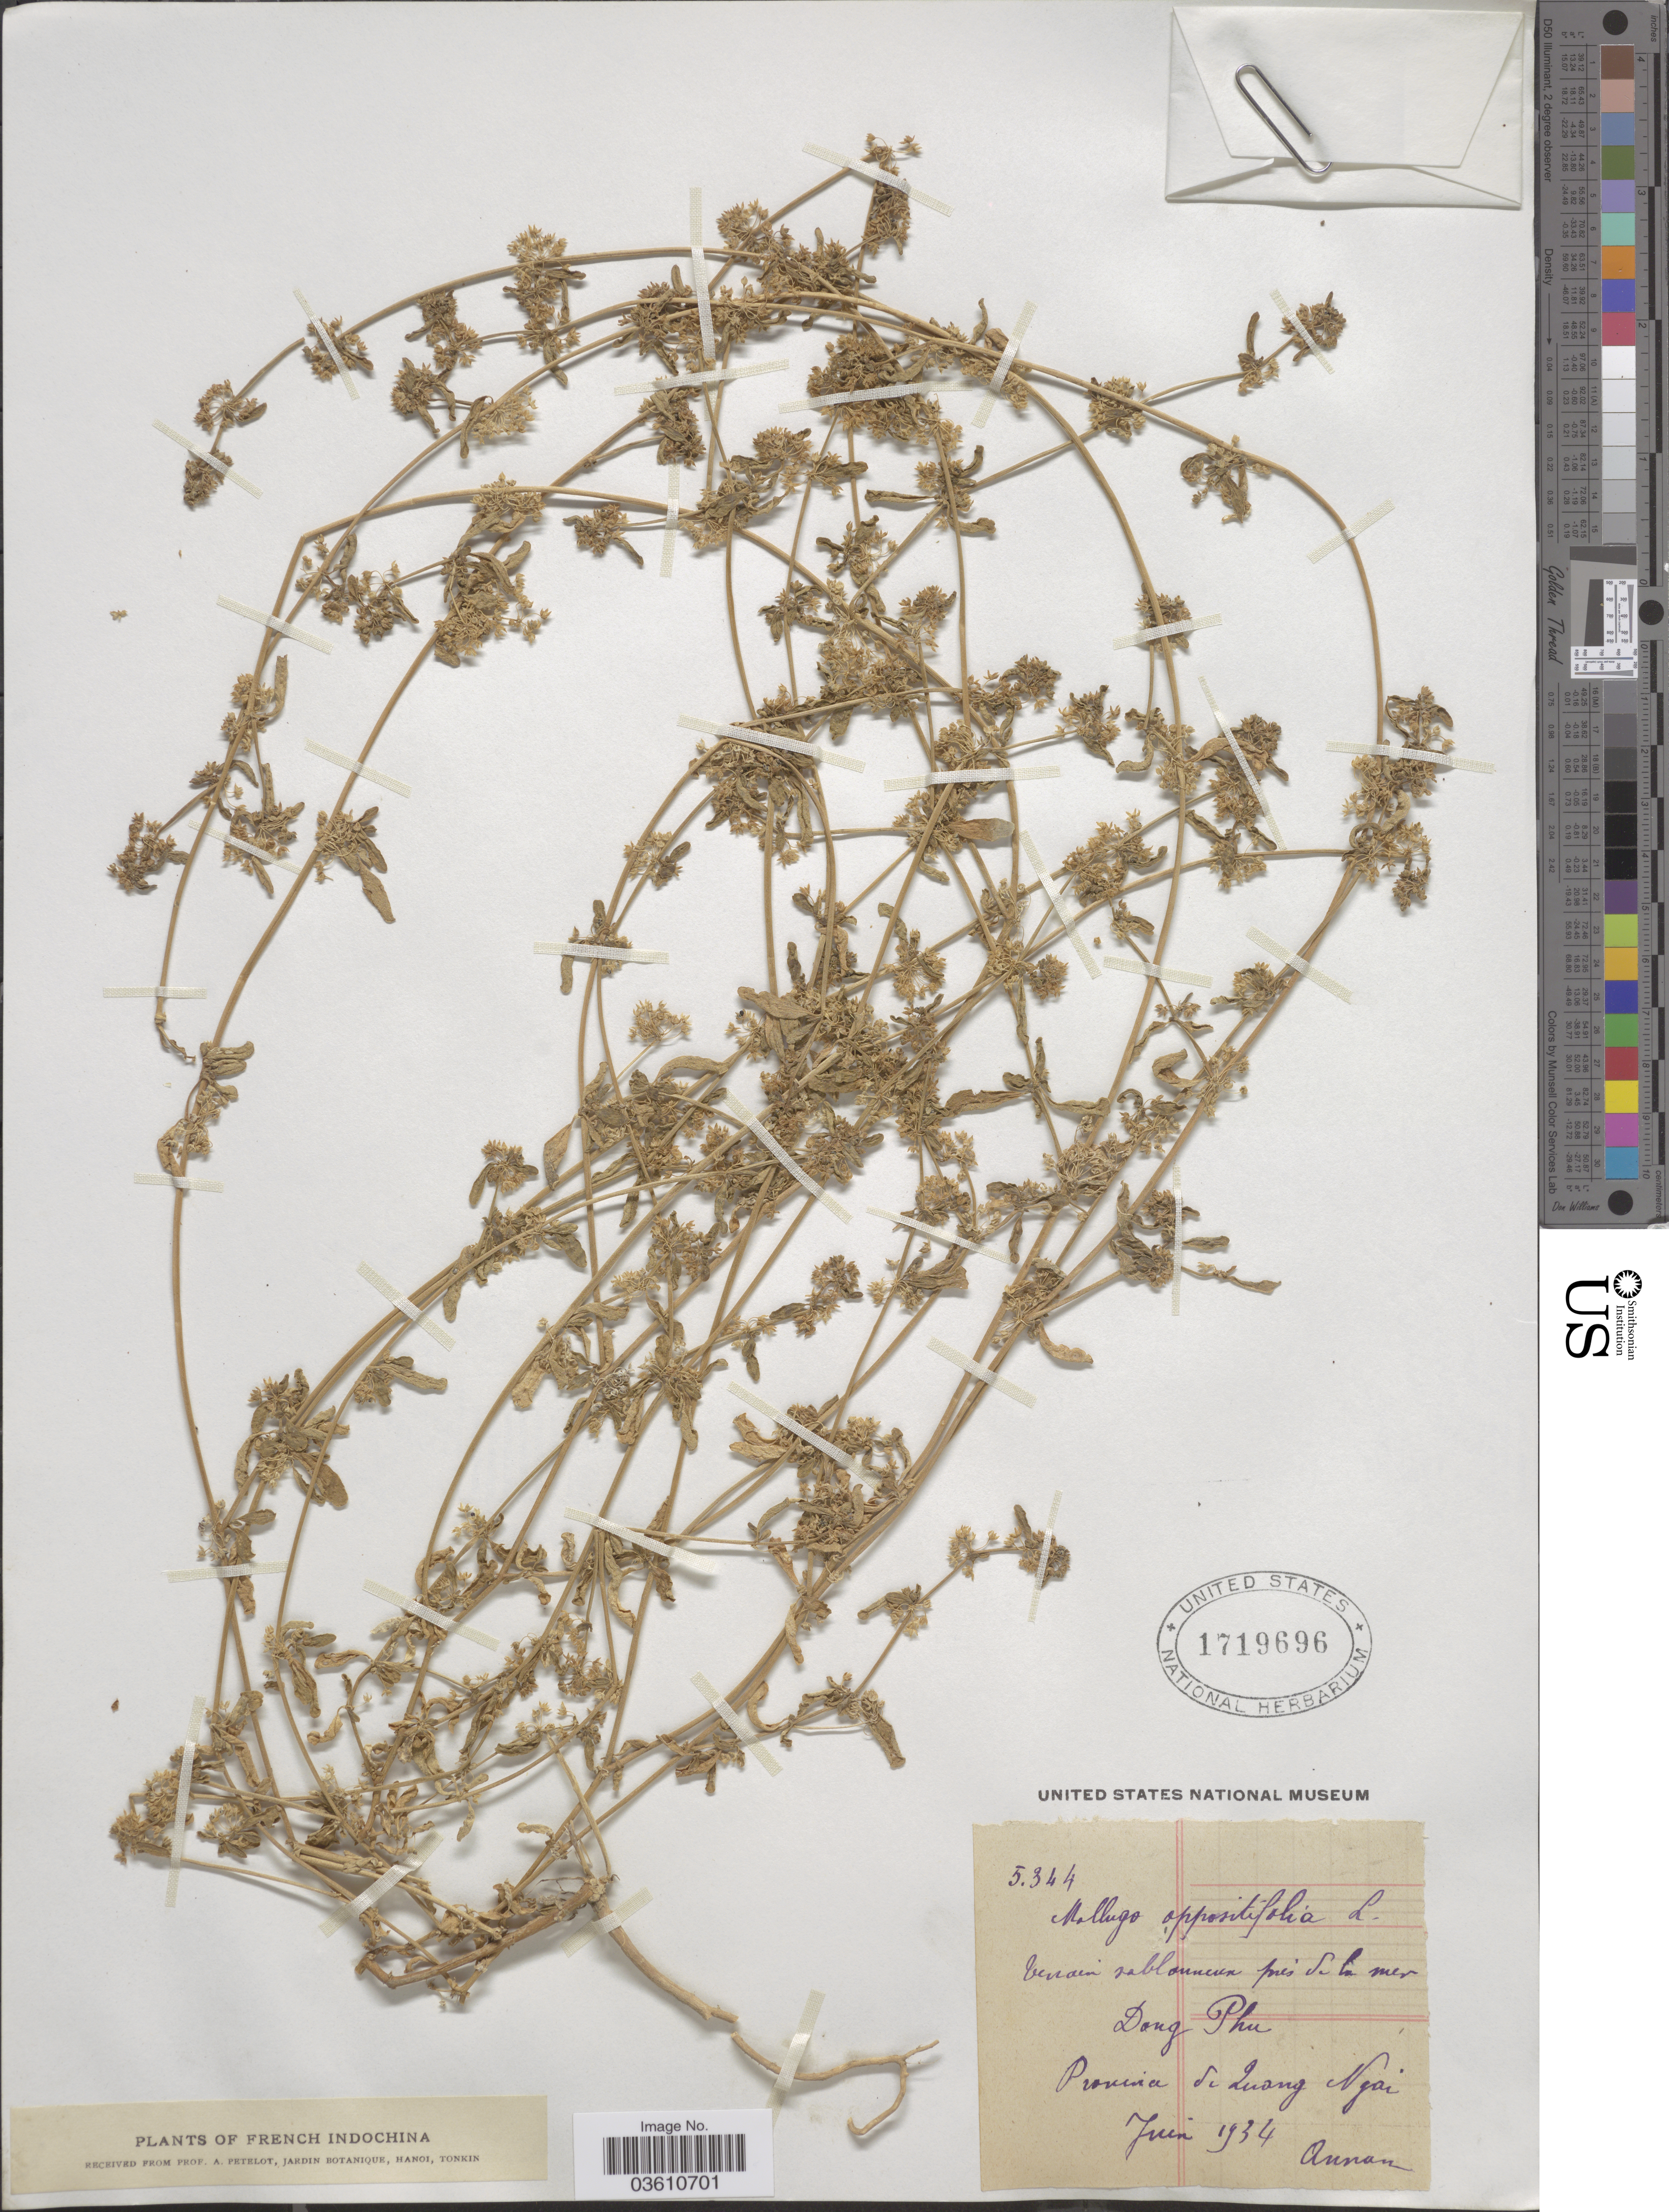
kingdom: Plantae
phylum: Tracheophyta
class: Magnoliopsida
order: Caryophyllales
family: Gisekiaceae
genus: Gisekia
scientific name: Gisekia sp.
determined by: Strong, Mark T., (BOT), Smithsonian Institution - National Museum of Natural History (UNITED STATES)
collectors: A. Petelot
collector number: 5344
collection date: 1934-06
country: Vietnam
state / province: Quang Ngai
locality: French Indochina. Dong Phu. Annam.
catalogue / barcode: US 1719696